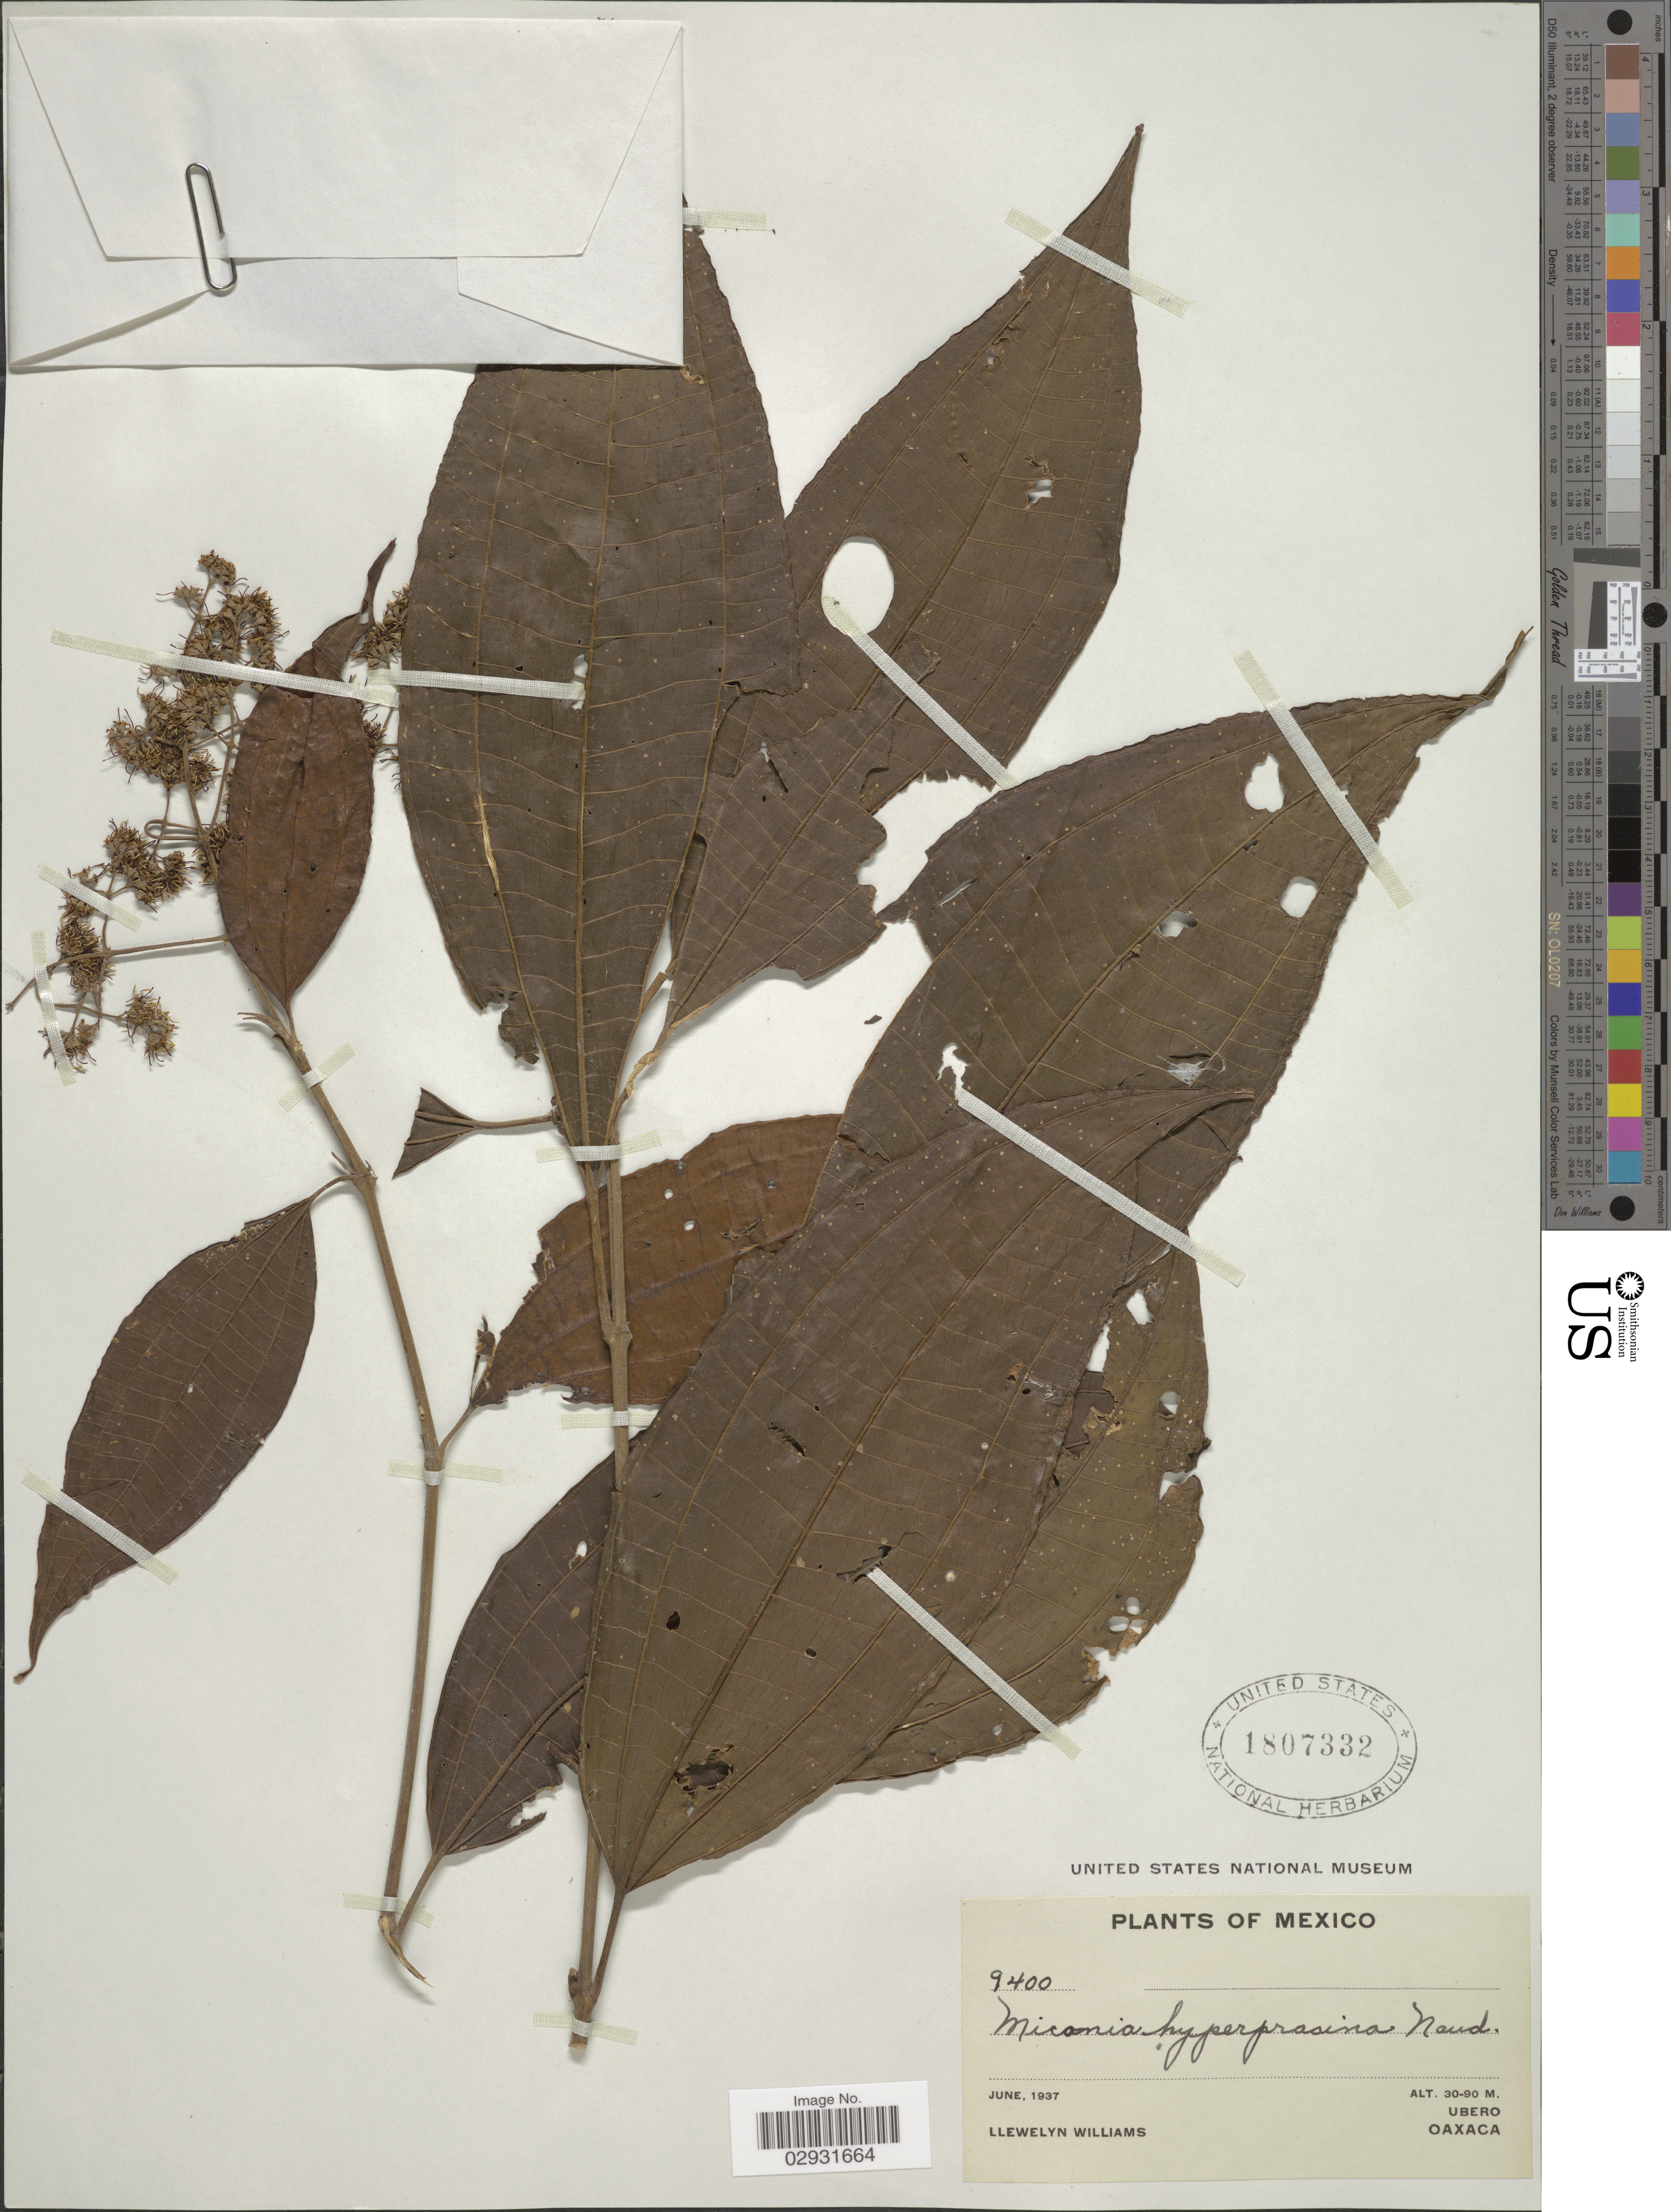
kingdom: Plantae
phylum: Tracheophyta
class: Magnoliopsida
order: Myrtales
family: Melastomataceae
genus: Miconia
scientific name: Miconia affinis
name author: DC.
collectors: Ll. Williams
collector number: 9400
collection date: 1937-06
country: Mexico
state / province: Oaxaca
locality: Ubero. Oaxaca.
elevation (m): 30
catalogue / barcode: US 1807332